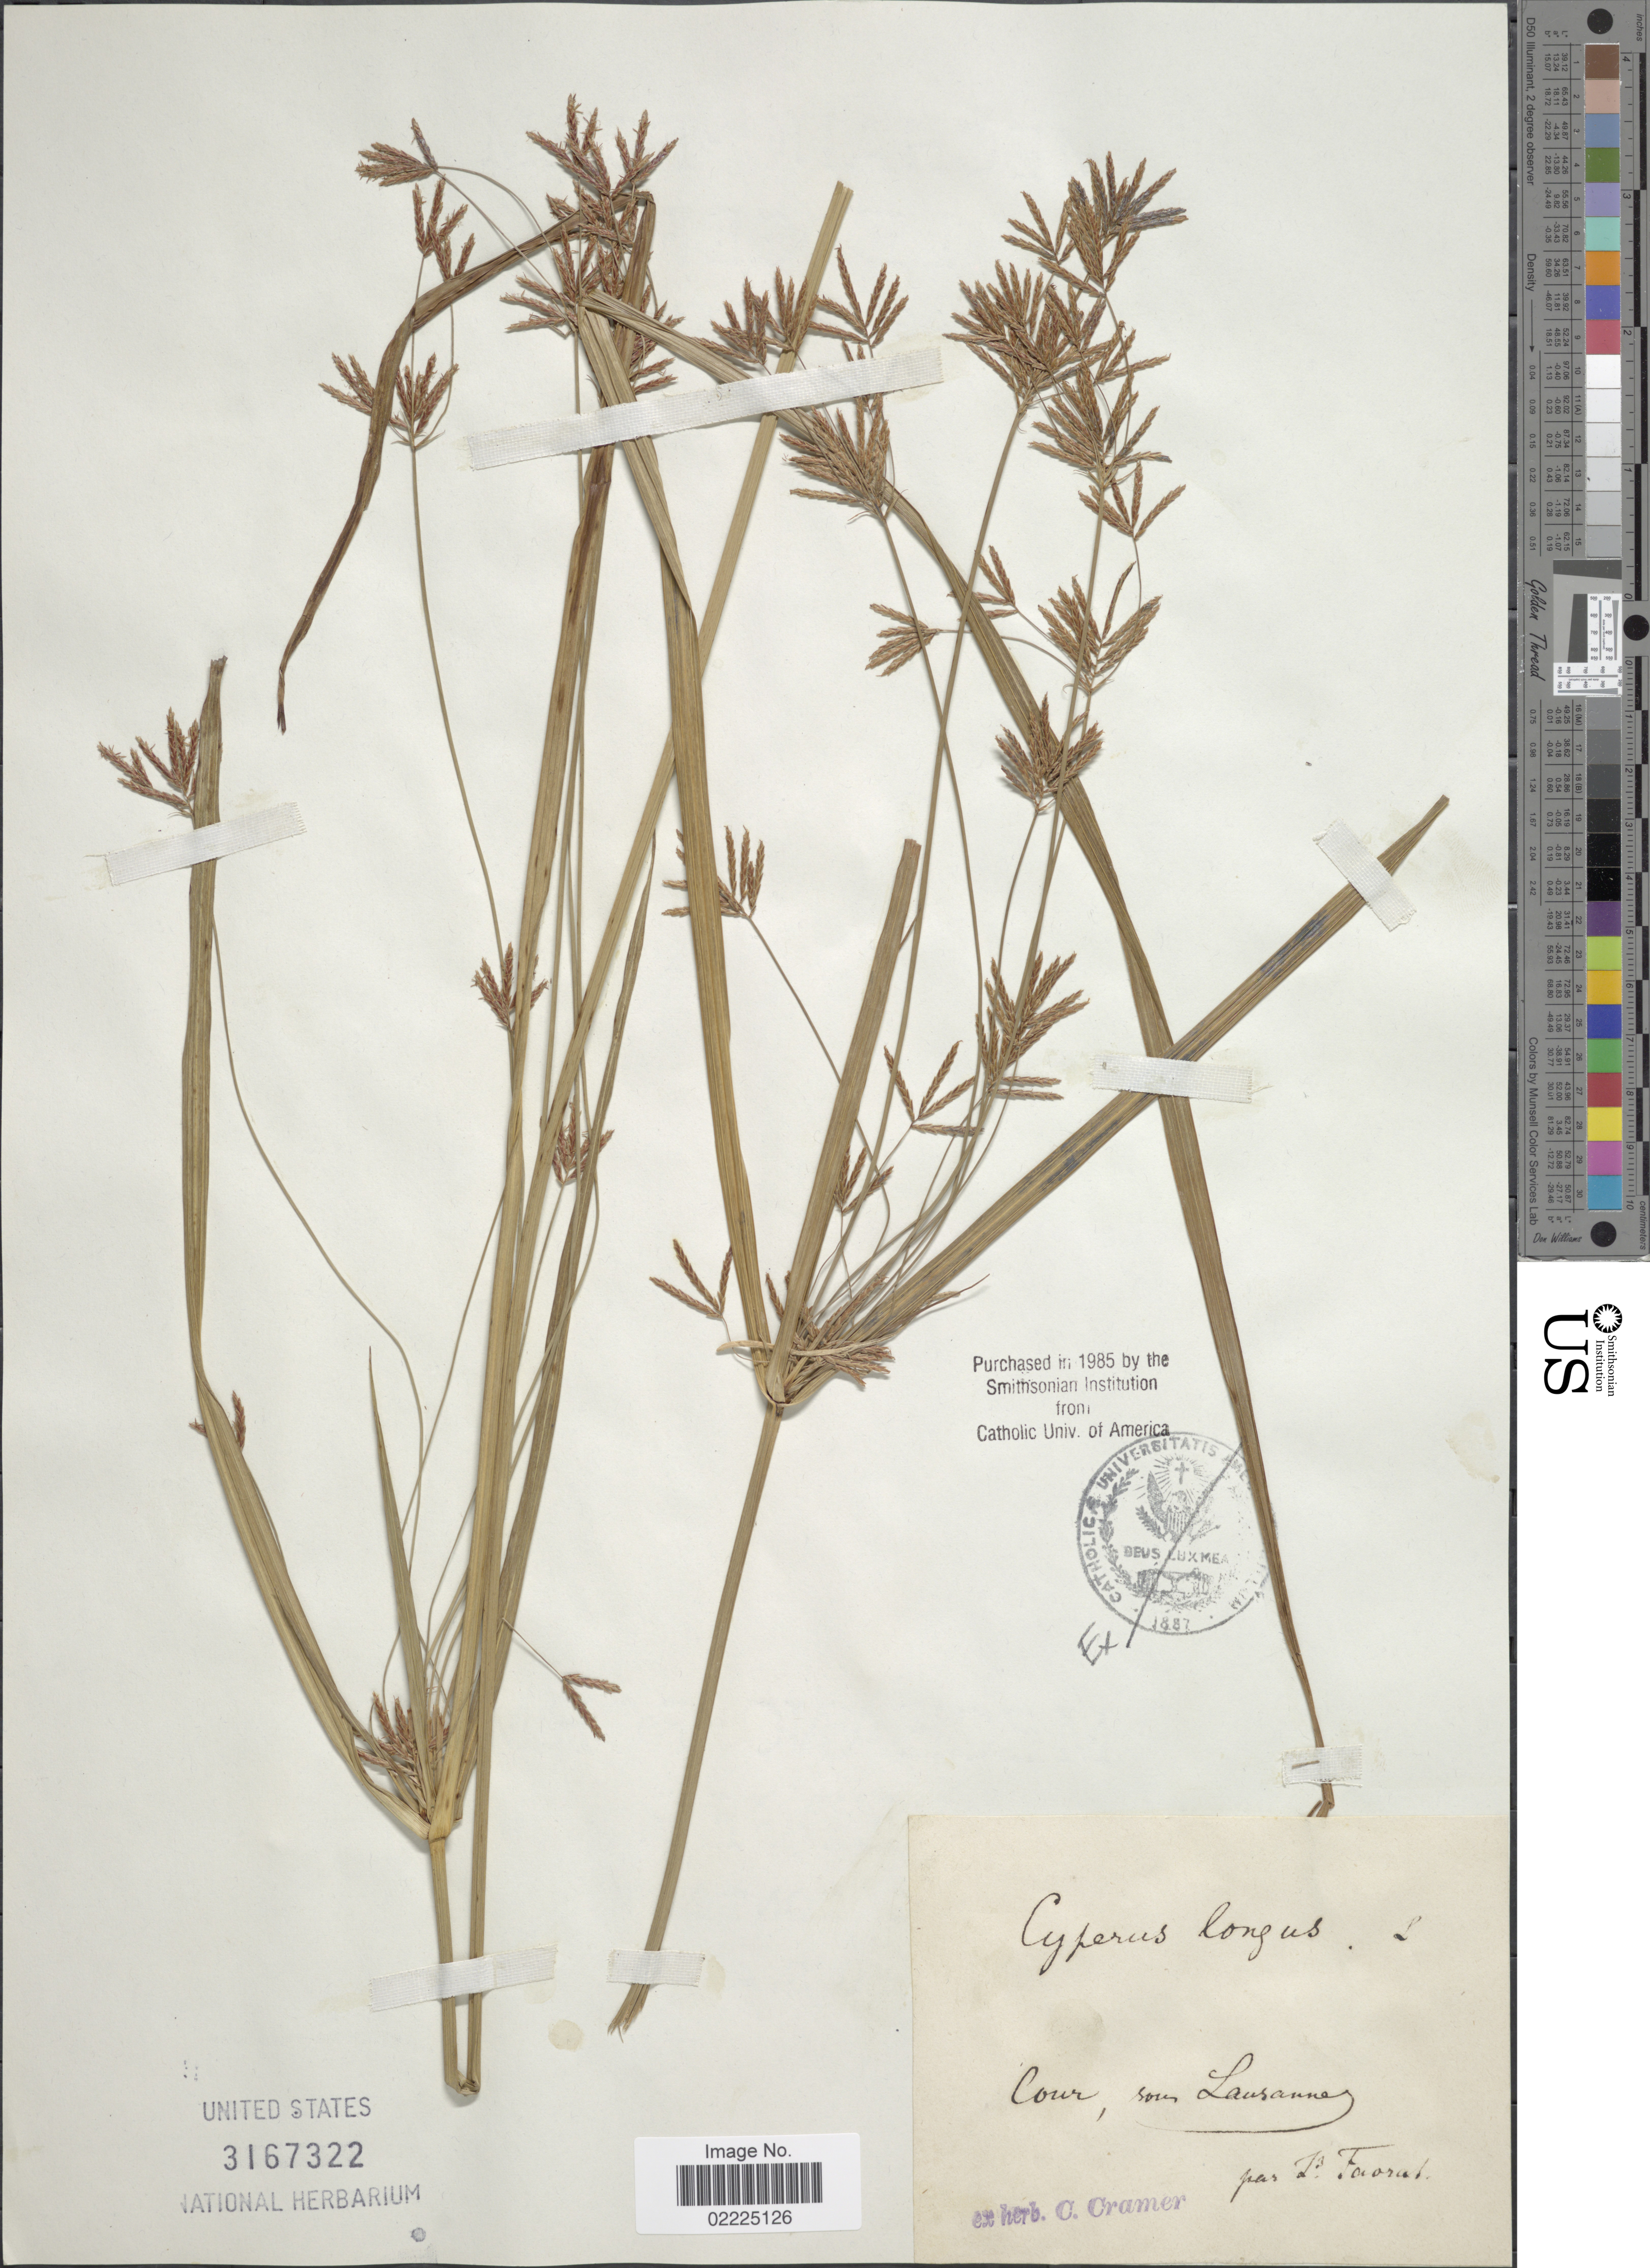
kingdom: Plantae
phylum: Tracheophyta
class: Liliopsida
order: Poales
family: Cyperaceae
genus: Cyperus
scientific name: Cyperus longus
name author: L.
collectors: Ex herb. C. Cramer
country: Switzerland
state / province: Vaud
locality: Cour, sou Lausanne, par ls Faorak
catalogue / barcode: US 3167322